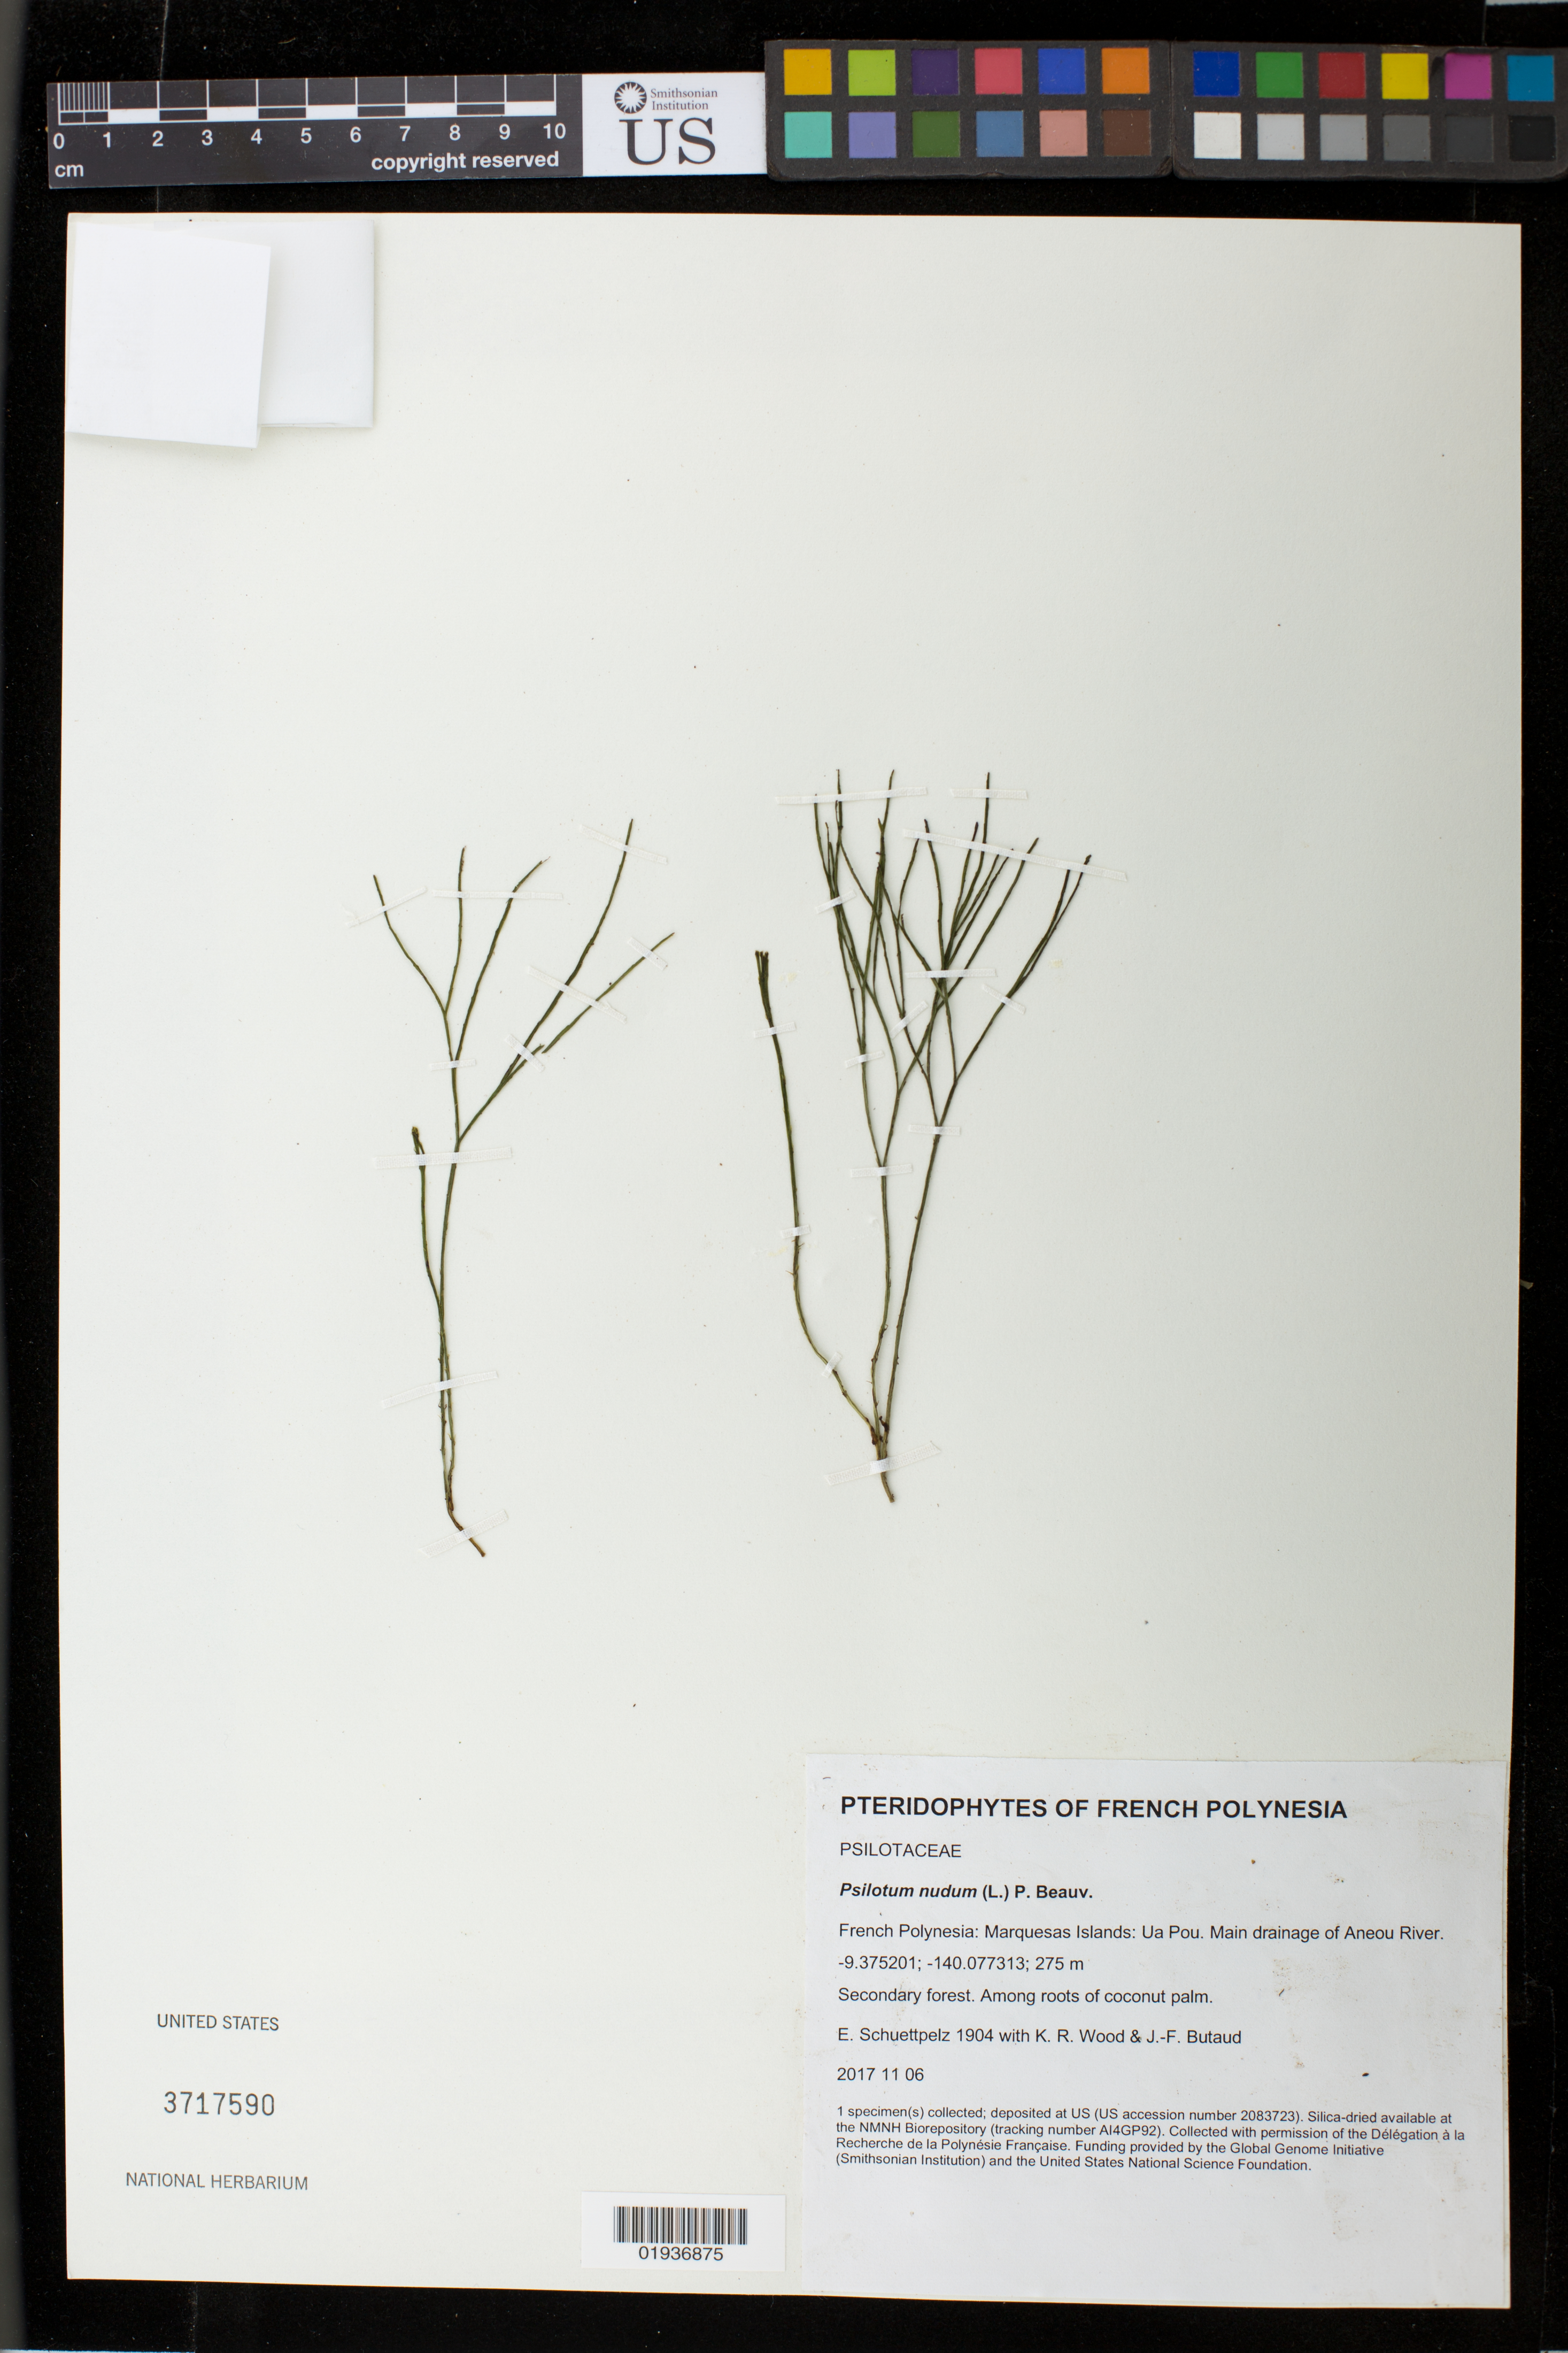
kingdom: Plantae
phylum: Tracheophyta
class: Polypodiopsida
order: Psilotales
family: Psilotaceae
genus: Psilotum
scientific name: Psilotum nudum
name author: (L.) P. Beauv.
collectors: E. Schuettpelz, K. R. Wood & J. -F. Butaud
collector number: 1904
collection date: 2017-11-06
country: French Polynesia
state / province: Marquesas Islands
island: Ua Pou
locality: Main drainage of Aneou River.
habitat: Secondary forest.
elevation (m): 275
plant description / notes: Collected with permission of the Délégation à la Recherche de la Polynésie Française. Funding provided by the Global Genome Initiative (Smithsonian Institution) and the United States National Science Foundation. Silica dried tissue stored at AI4GP92 in the NMNH Biorepository, Smithsonian Institution.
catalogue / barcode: US 3717590